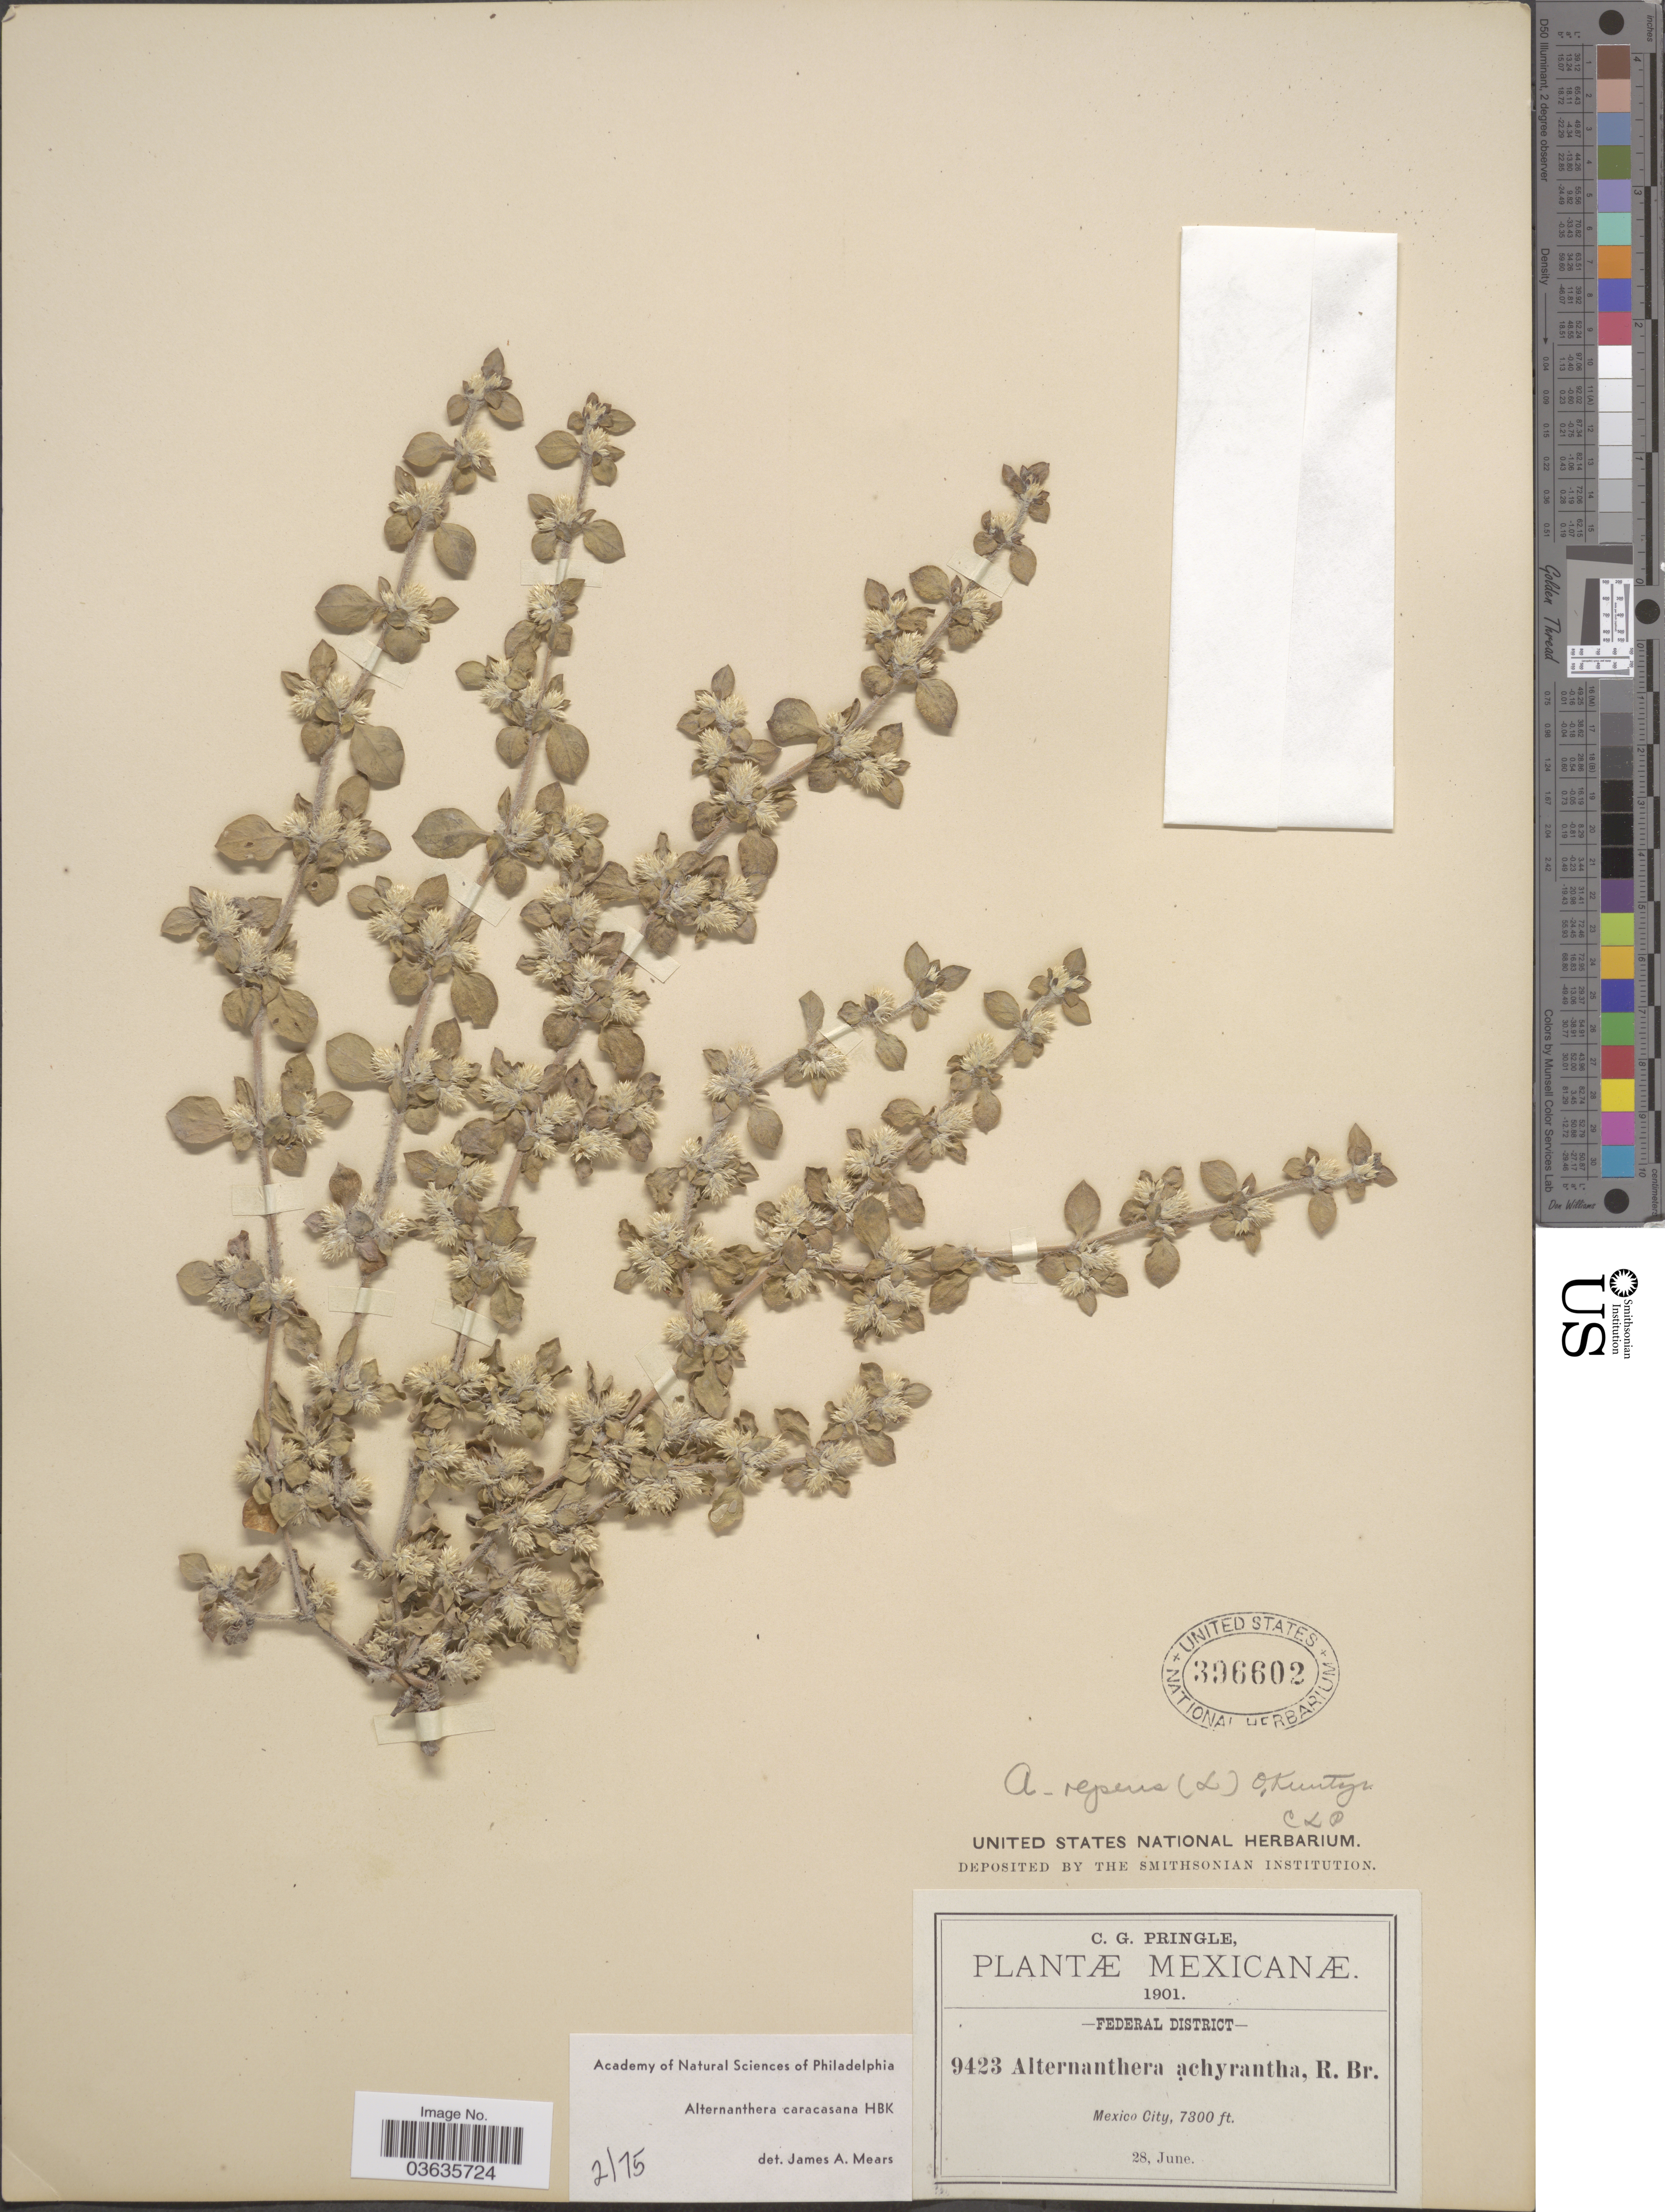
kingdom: Plantae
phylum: Tracheophyta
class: Magnoliopsida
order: Caryophyllales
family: Amaranthaceae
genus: Alternanthera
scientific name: Alternanthera caracasana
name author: Kunth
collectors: C. G. Pringle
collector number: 9423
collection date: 1901-06-28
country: Mexico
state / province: Distrito Federal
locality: Federal District. Mexico City.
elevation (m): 2225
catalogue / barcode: US 396602